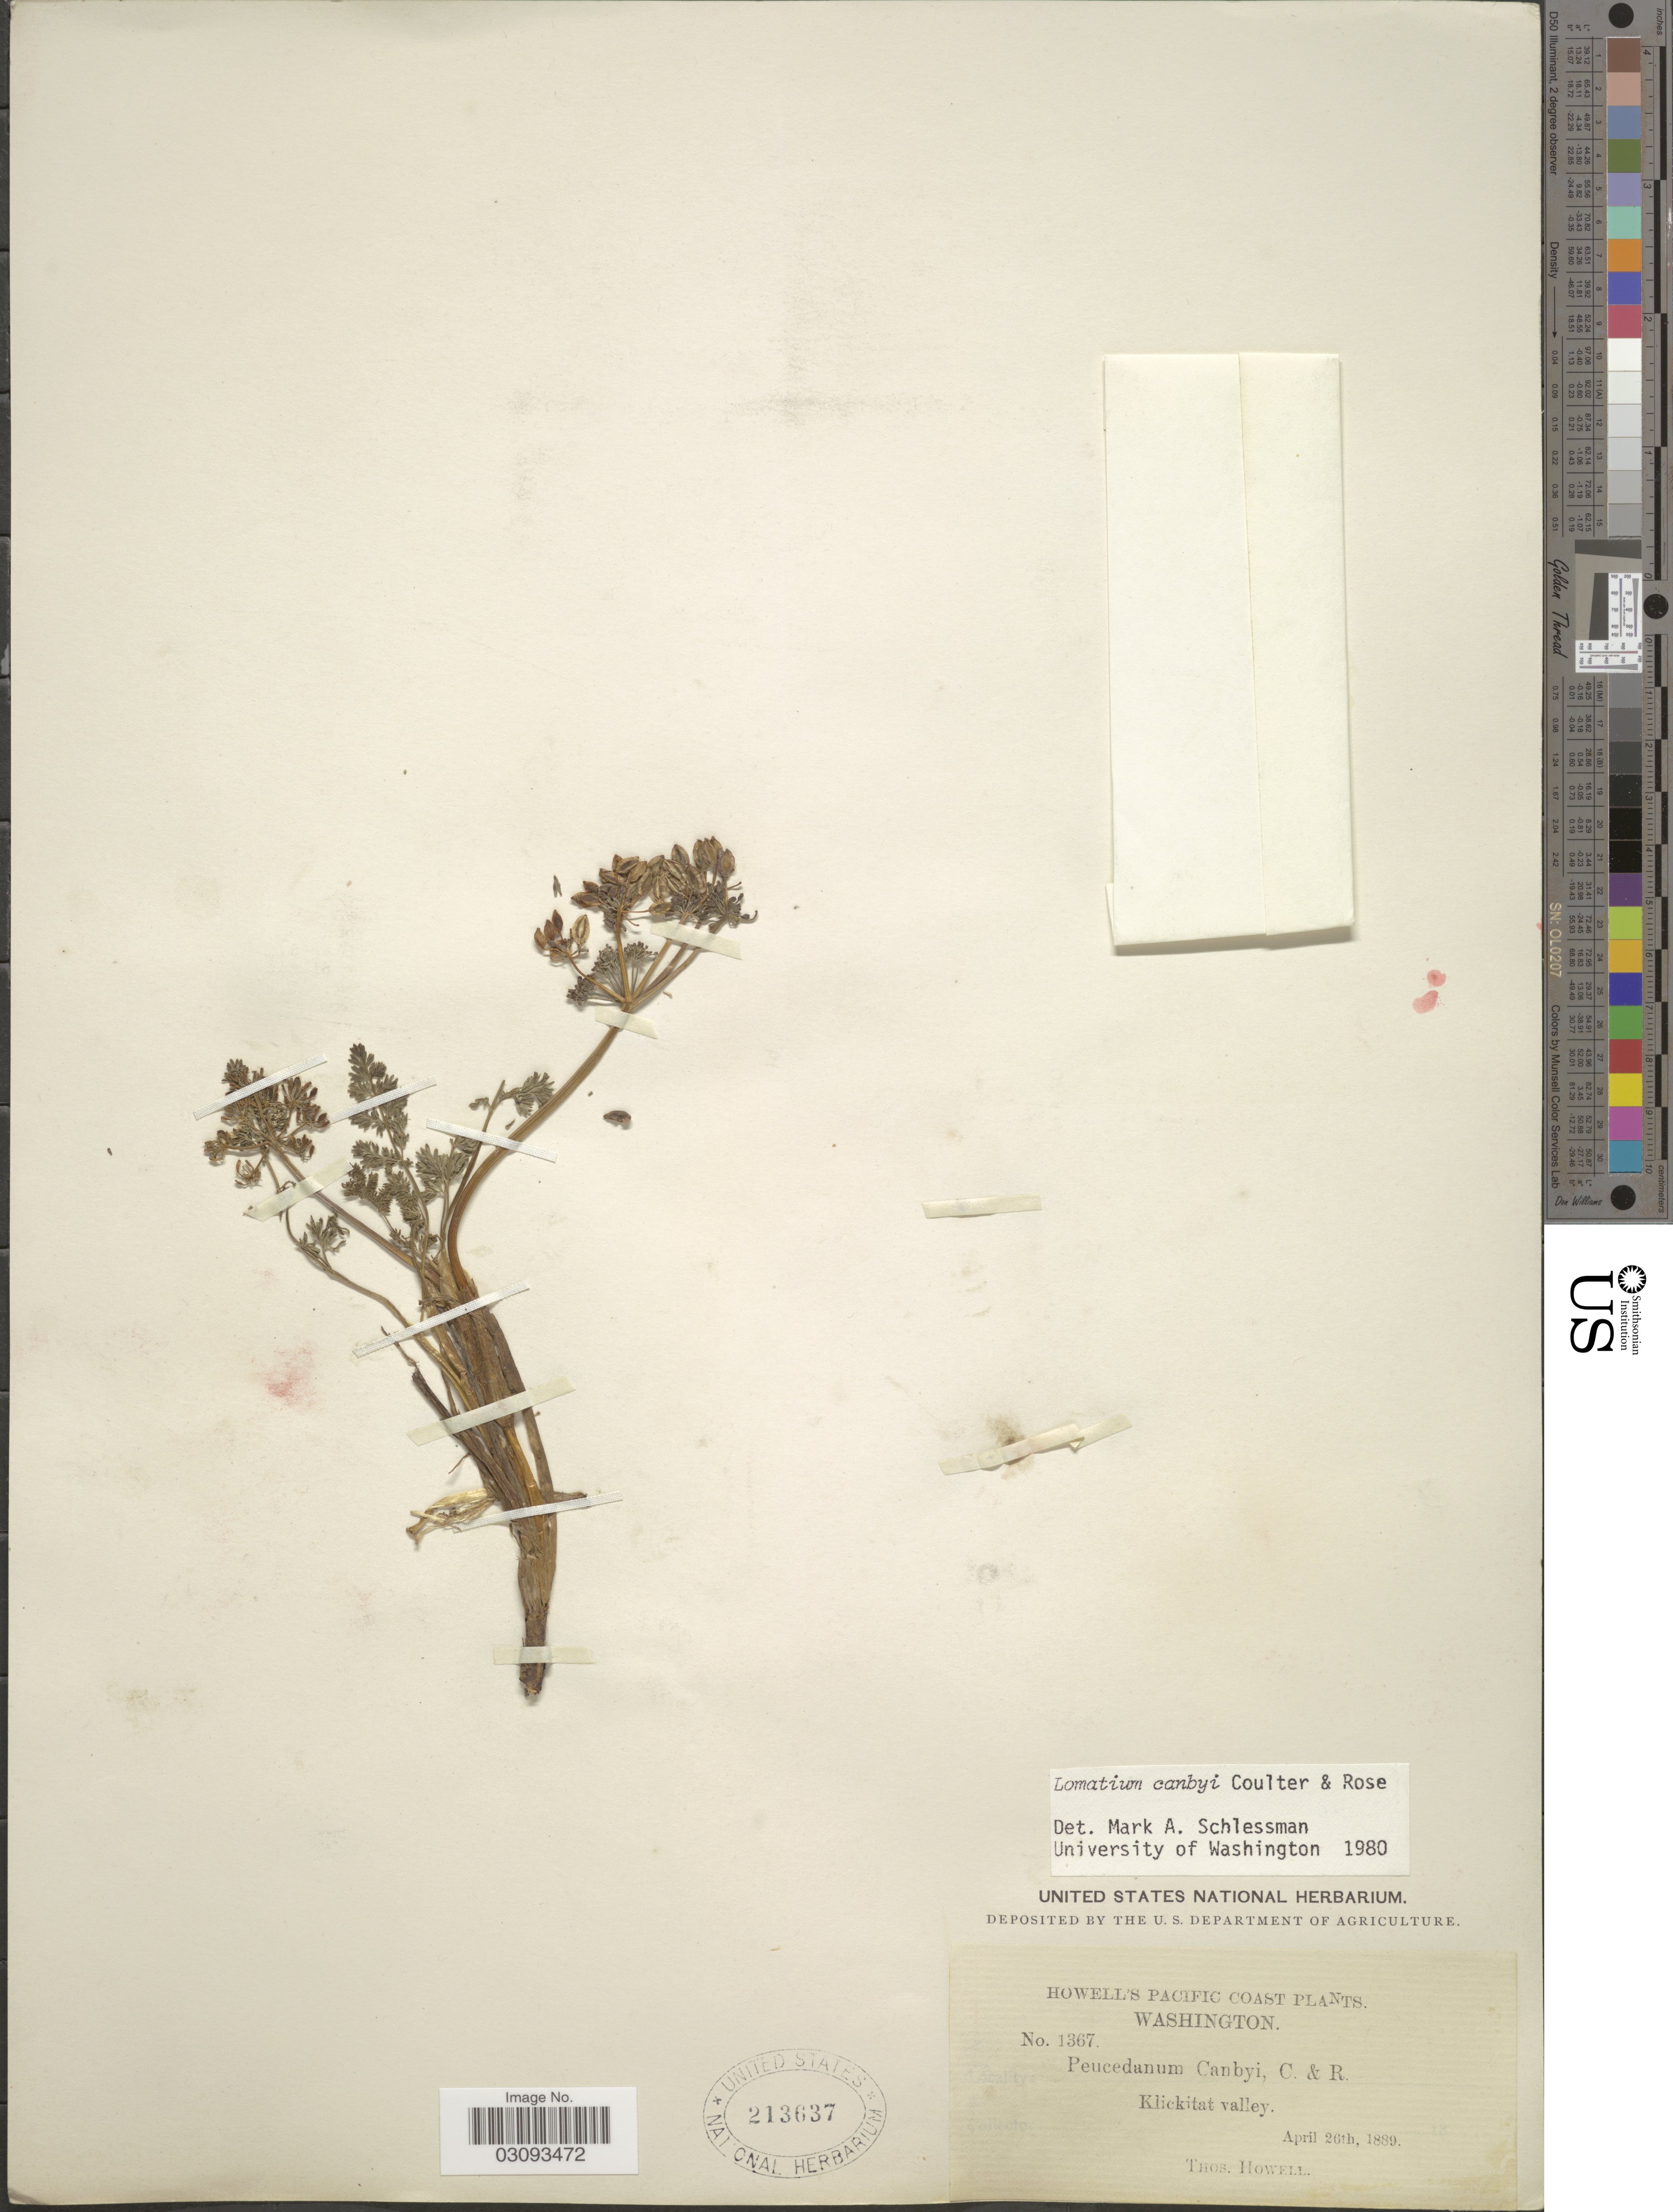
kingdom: Plantae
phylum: Tracheophyta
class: Magnoliopsida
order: Apiales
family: Apiaceae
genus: Lomatium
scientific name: Lomatium canbyi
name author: (J.M. Coult. & Rose) J.M. Coult. & Rose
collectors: T. Howell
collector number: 1367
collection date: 1889-04-26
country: United States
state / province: Washington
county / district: Klickitat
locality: Pacific Coast. Klickitat valley.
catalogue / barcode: US 213637